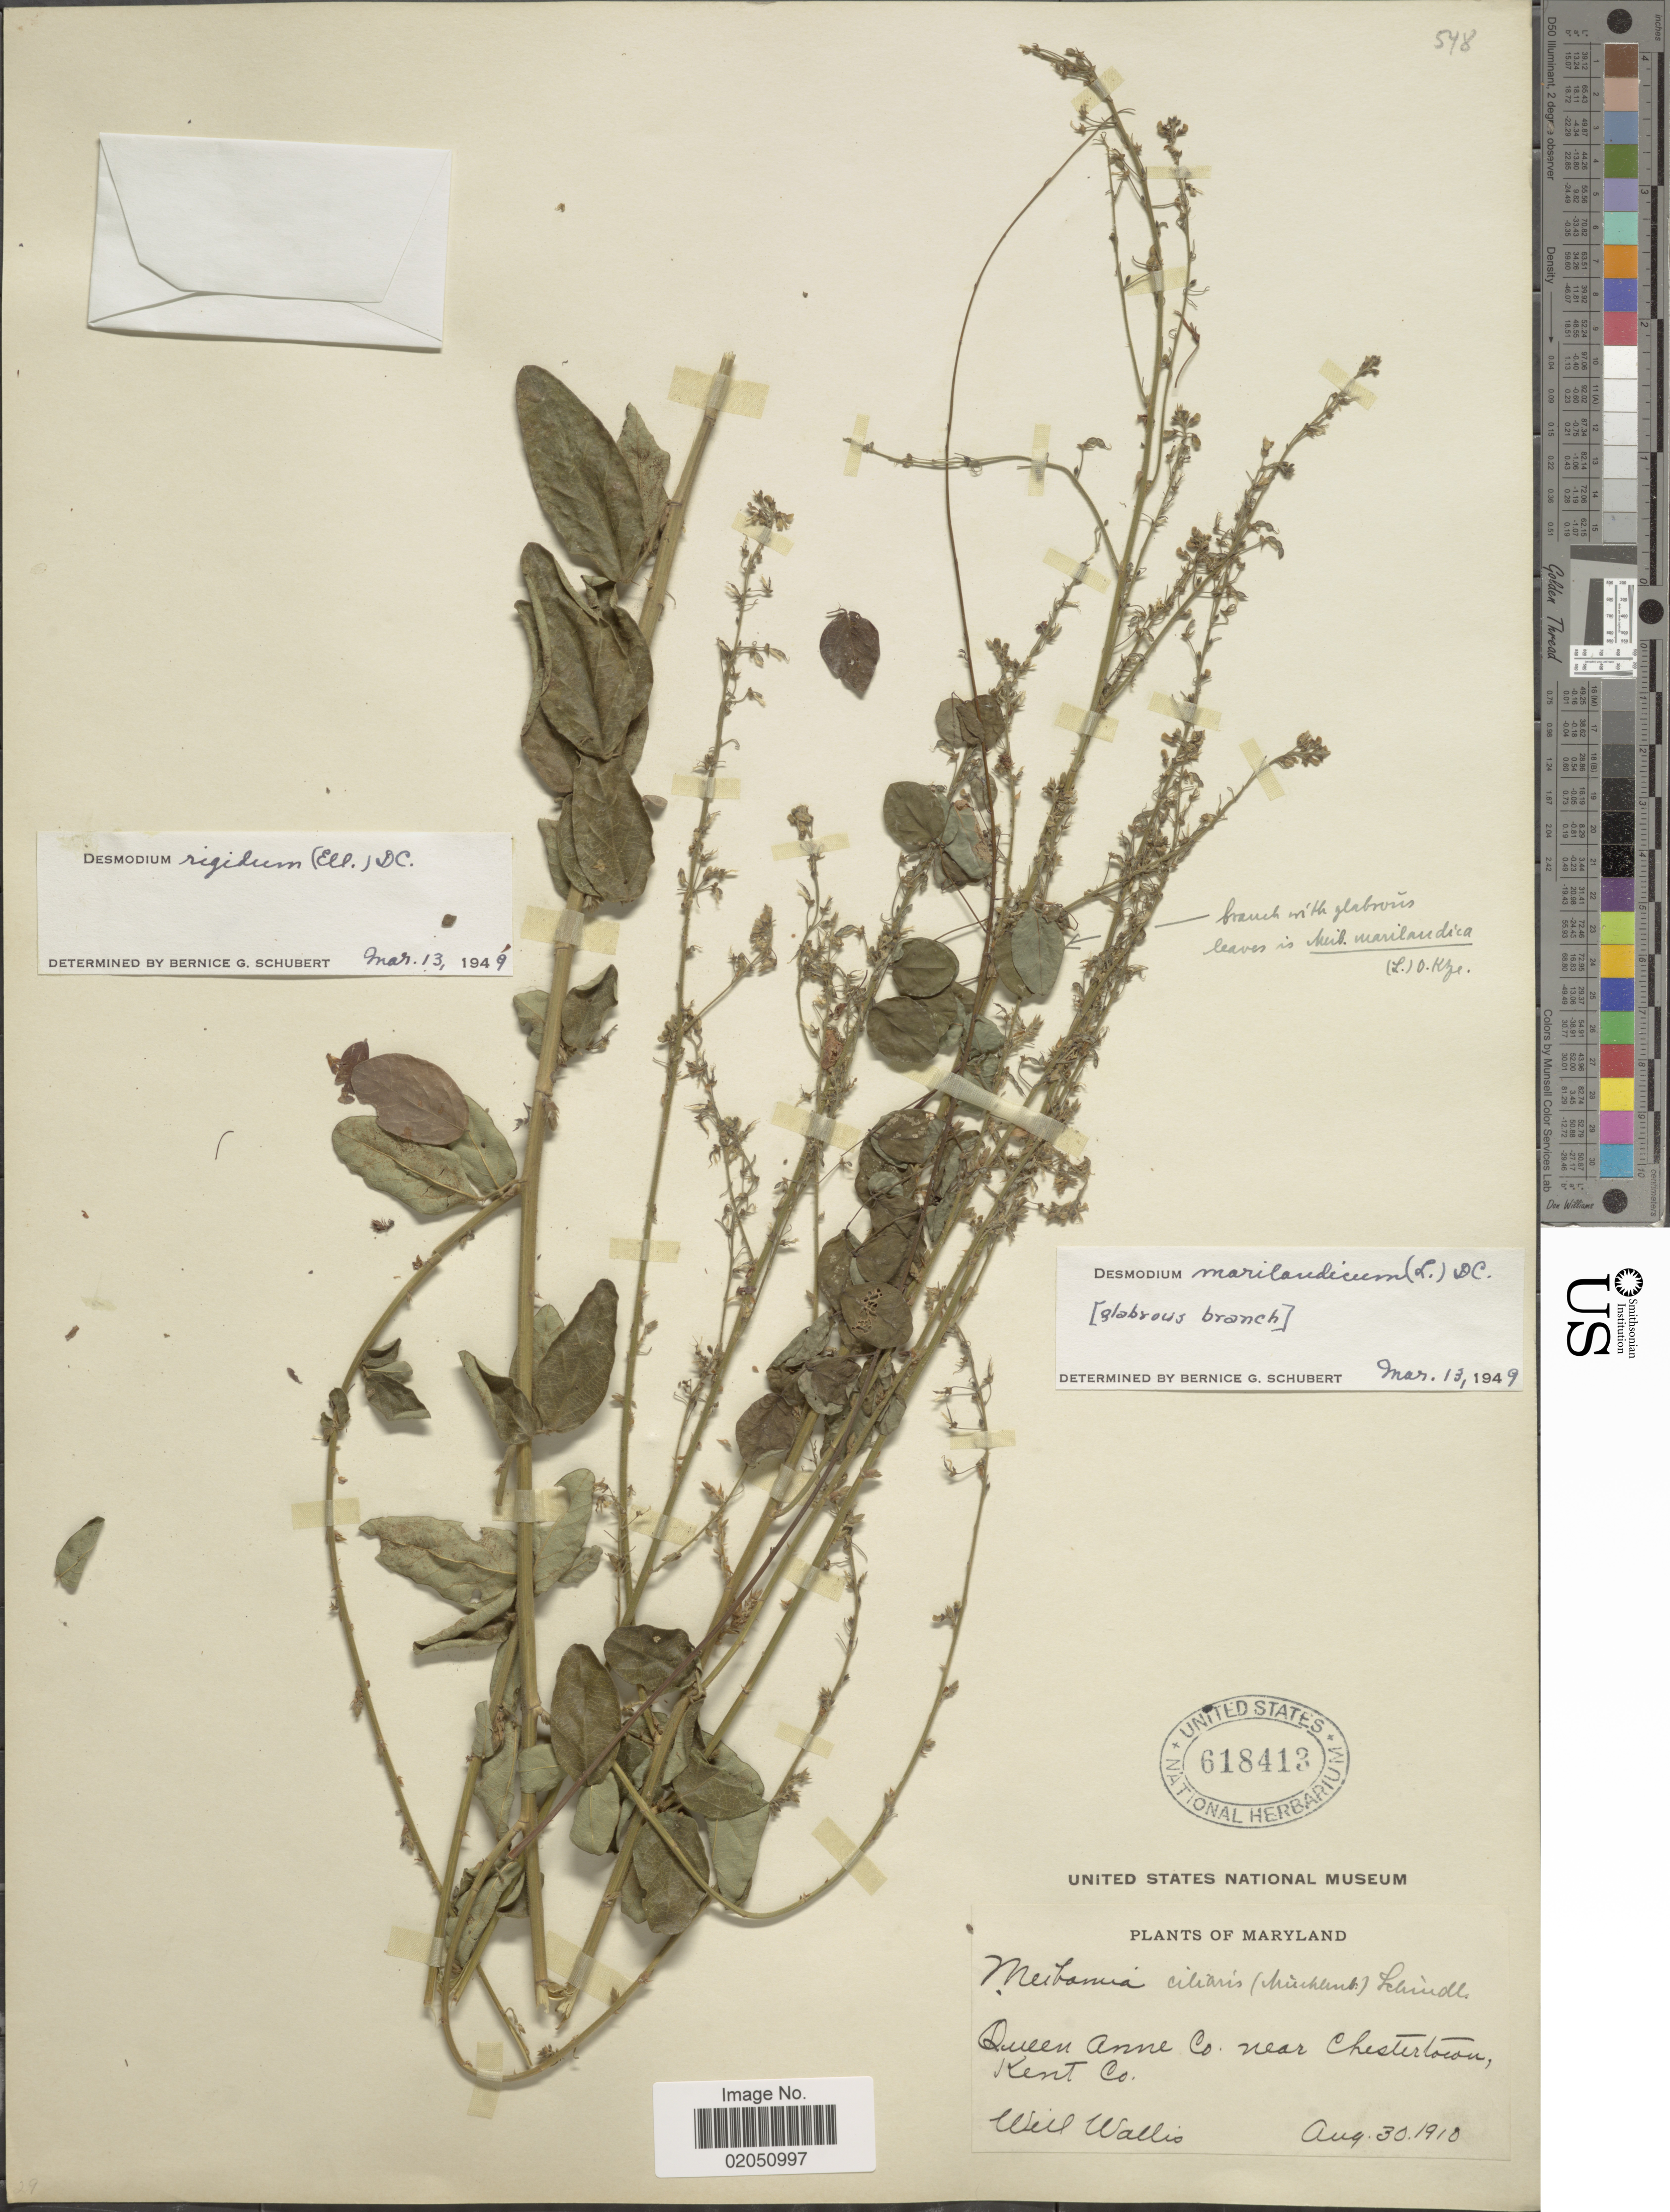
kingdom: Plantae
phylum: Tracheophyta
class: Magnoliopsida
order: Fabales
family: Fabaceae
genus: Desmodium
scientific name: Desmodium marilandicum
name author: Darl.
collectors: W. Wallis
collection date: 1910-08-30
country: United States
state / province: Maryland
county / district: Kent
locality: Queen Anne Co near Chestertown, Kent Co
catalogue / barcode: US 618413